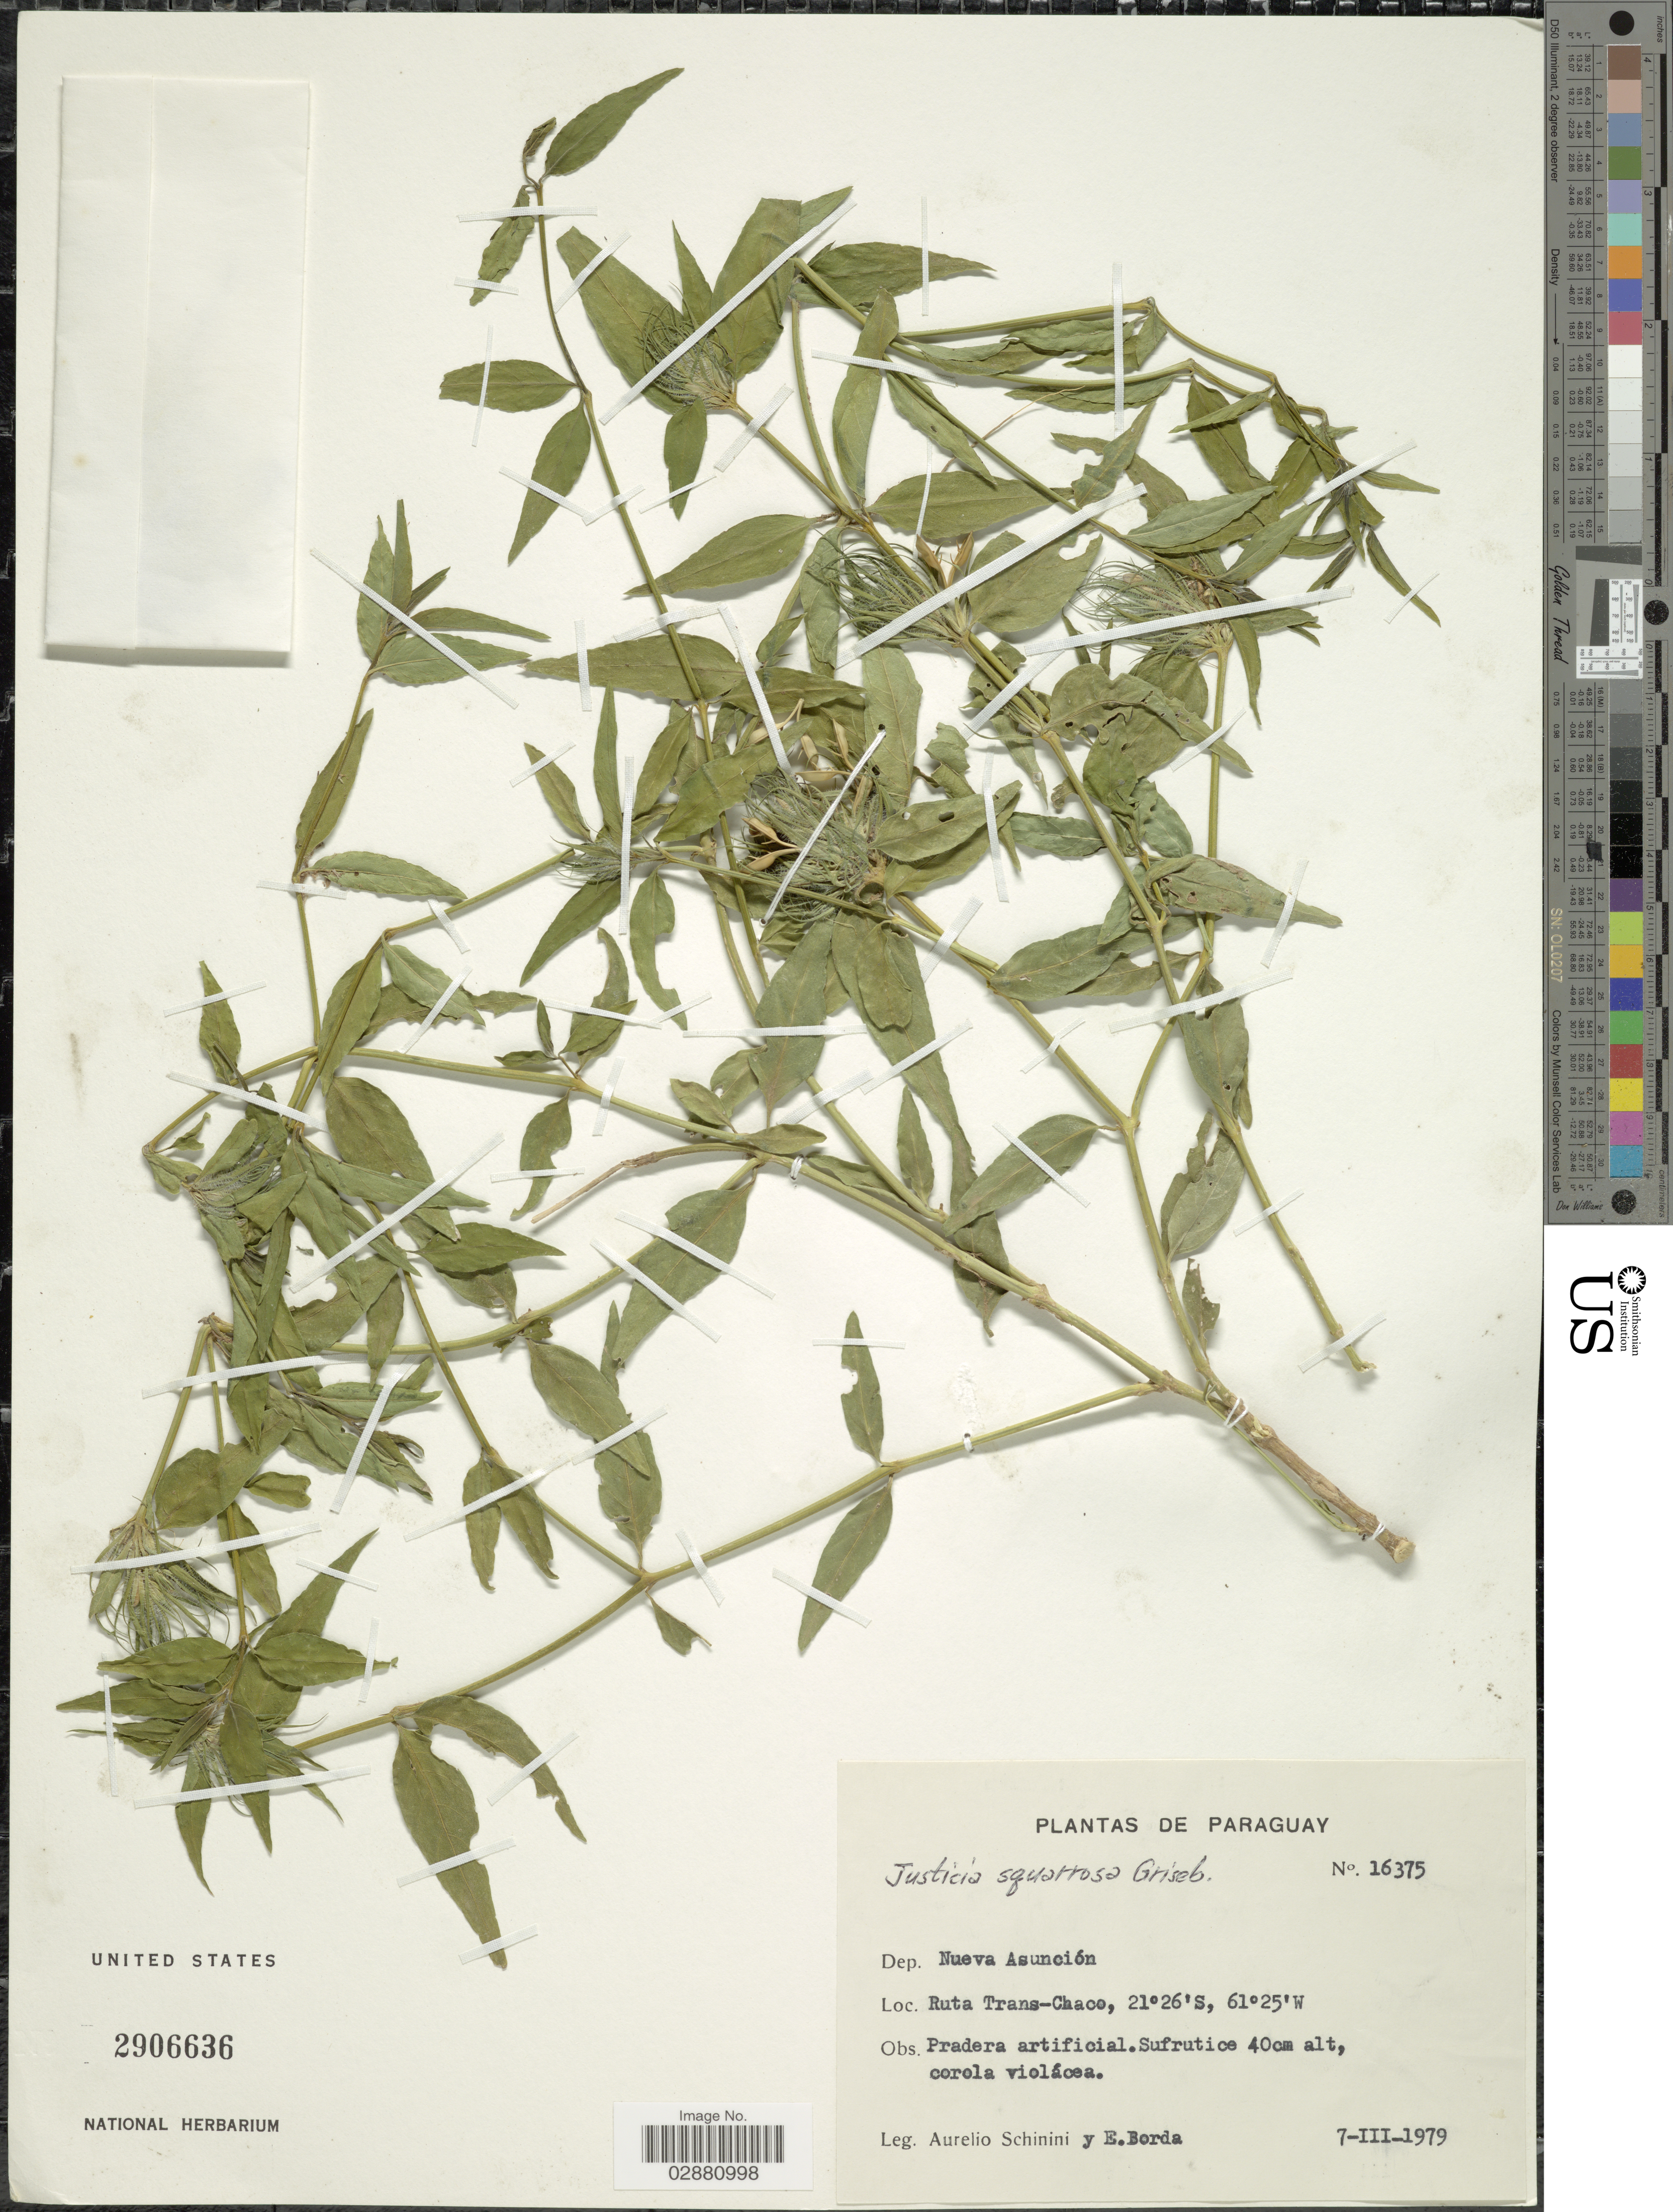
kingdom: Plantae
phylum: Tracheophyta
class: Magnoliopsida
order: Lamiales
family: Acanthaceae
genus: Justicia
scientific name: Justicia squarrosa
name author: Griseb.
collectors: A. Schinini & E. Bordas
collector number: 16375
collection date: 1979-03-07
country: Paraguay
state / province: Asuncion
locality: Dep. Nueva Asunción. Ruta Trans-Chaco.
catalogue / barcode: US 2906636